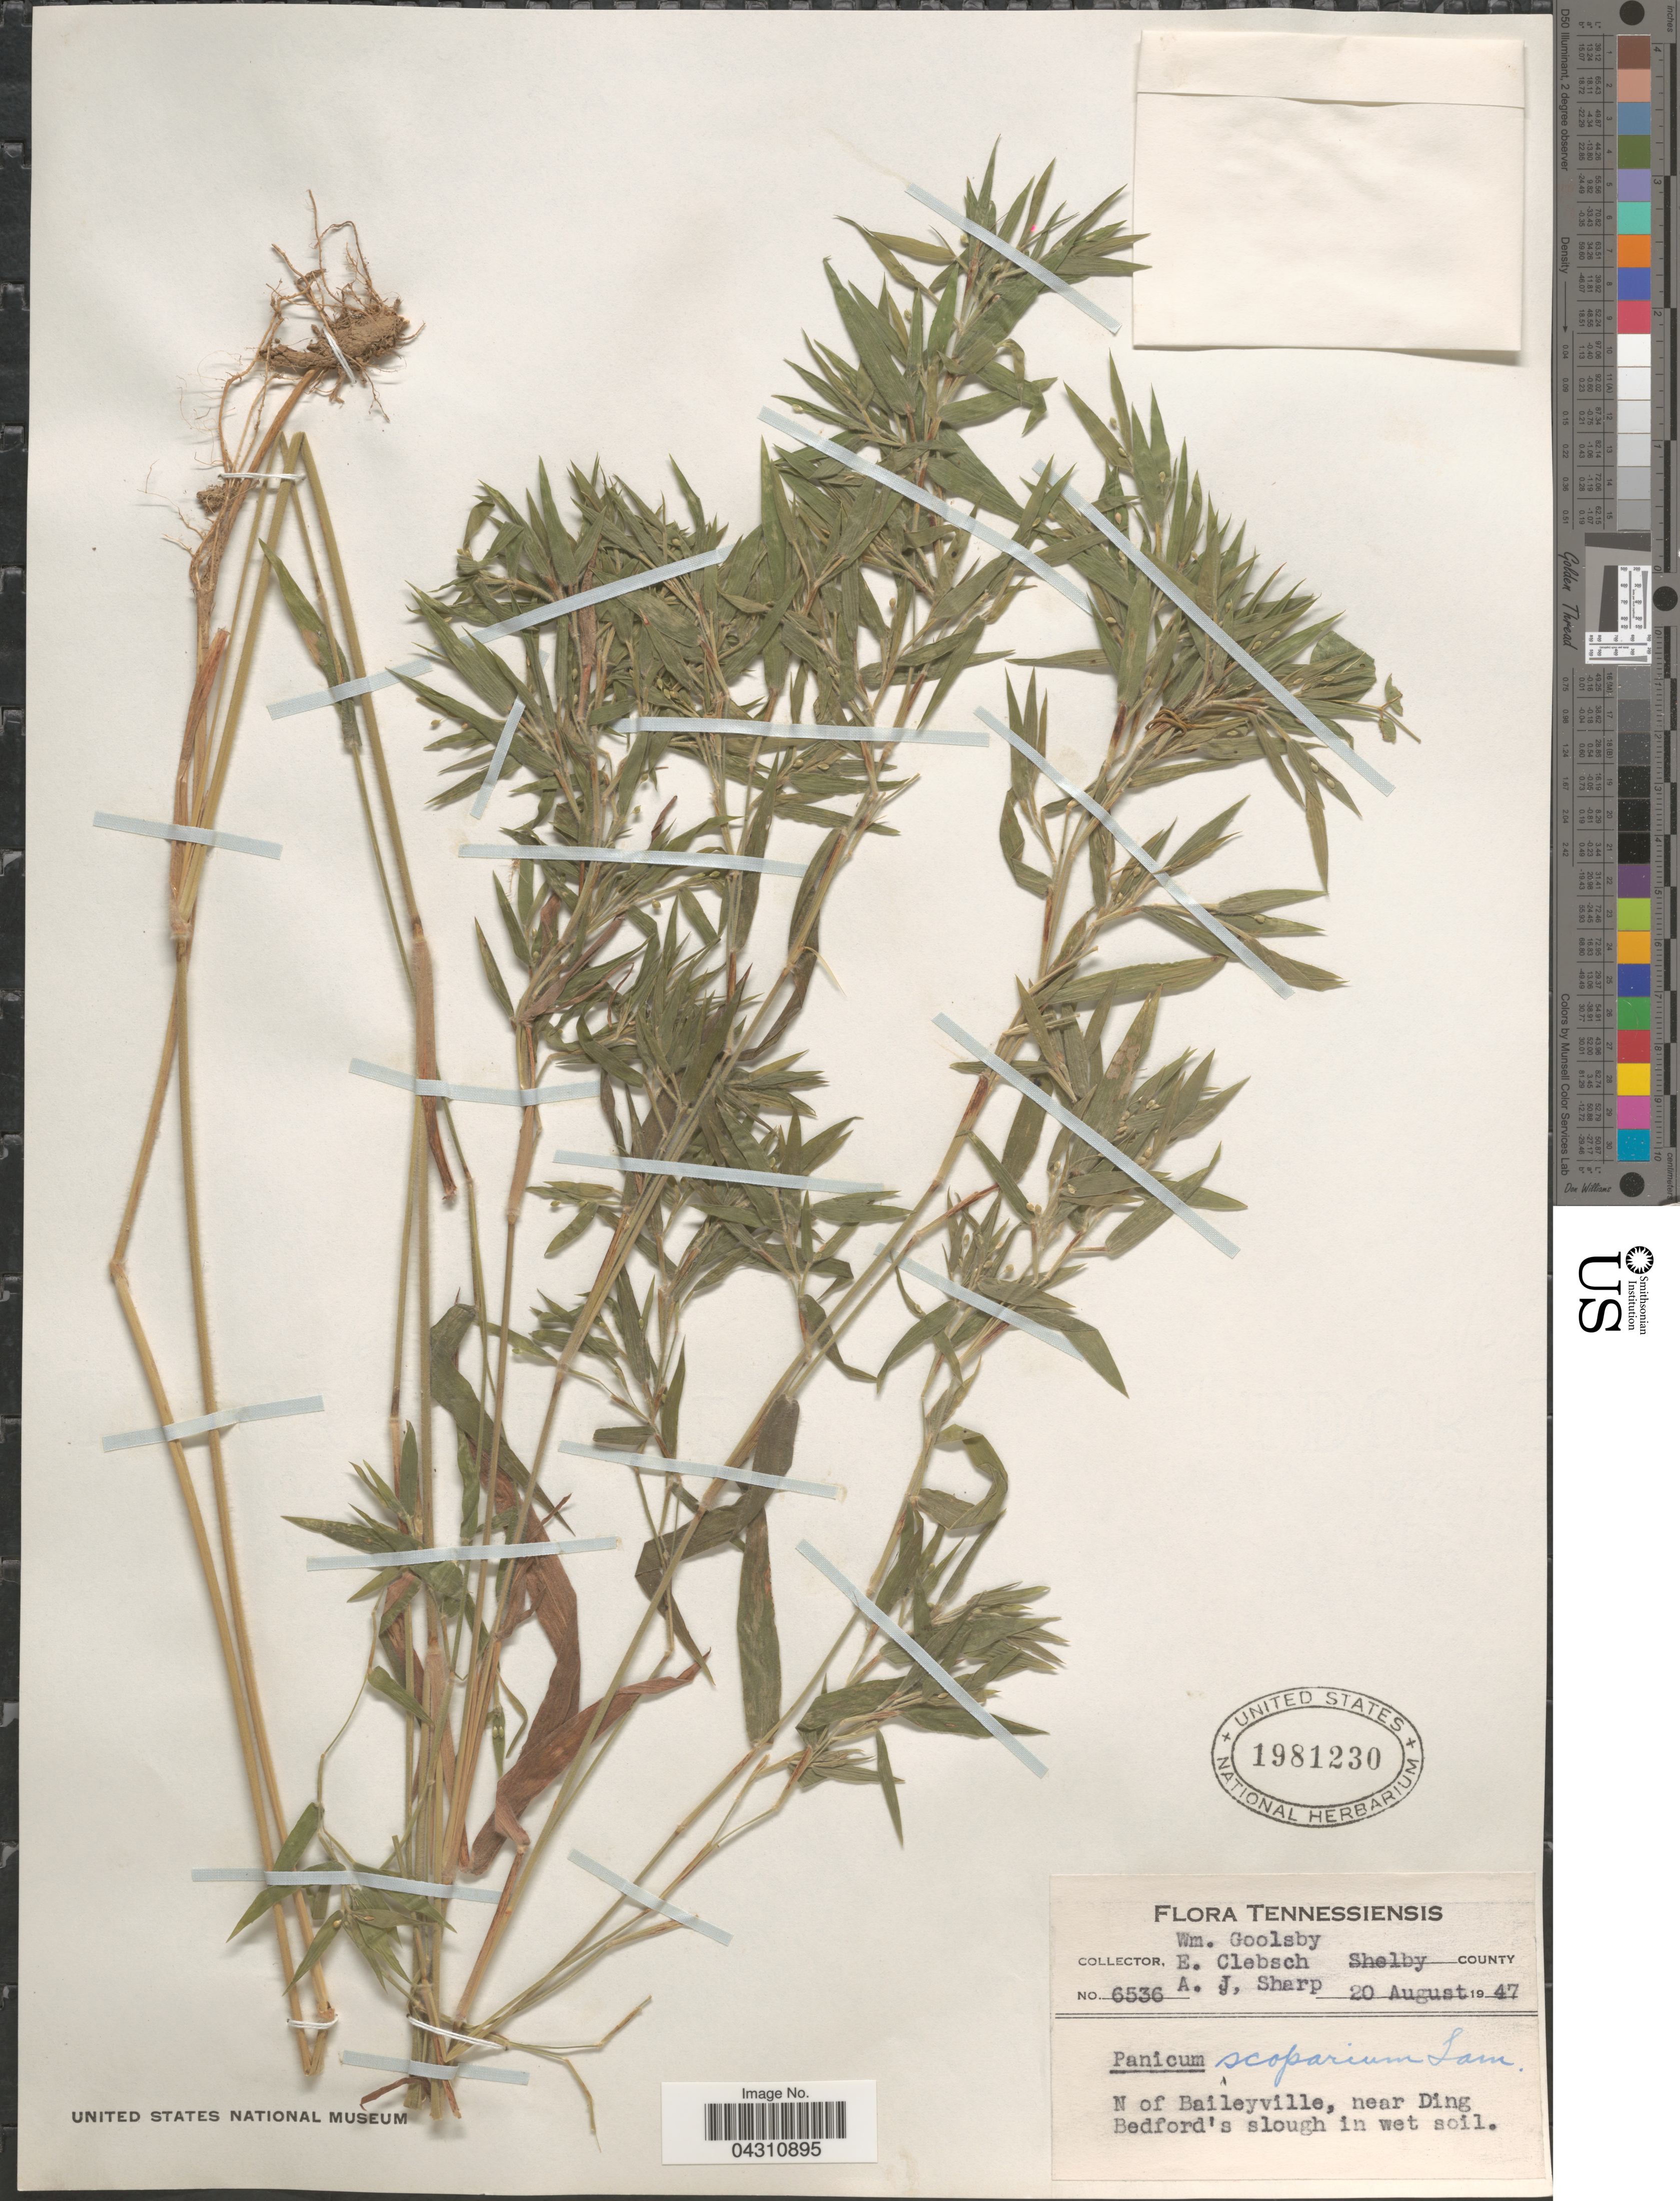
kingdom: Plantae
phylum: Tracheophyta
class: Liliopsida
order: Poales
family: Poaceae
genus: Dichanthelium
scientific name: Dichanthelium scoparium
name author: (Lam.) Gould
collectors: W. Goolsby, E. Clebsch & A. J. Sharp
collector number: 6536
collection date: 1947-08-20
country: United States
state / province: Tennessee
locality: Tennessiensis. Shelby County. N of Baileyville, near Ding Bedford's slough in wet soil.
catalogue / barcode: US 1981230